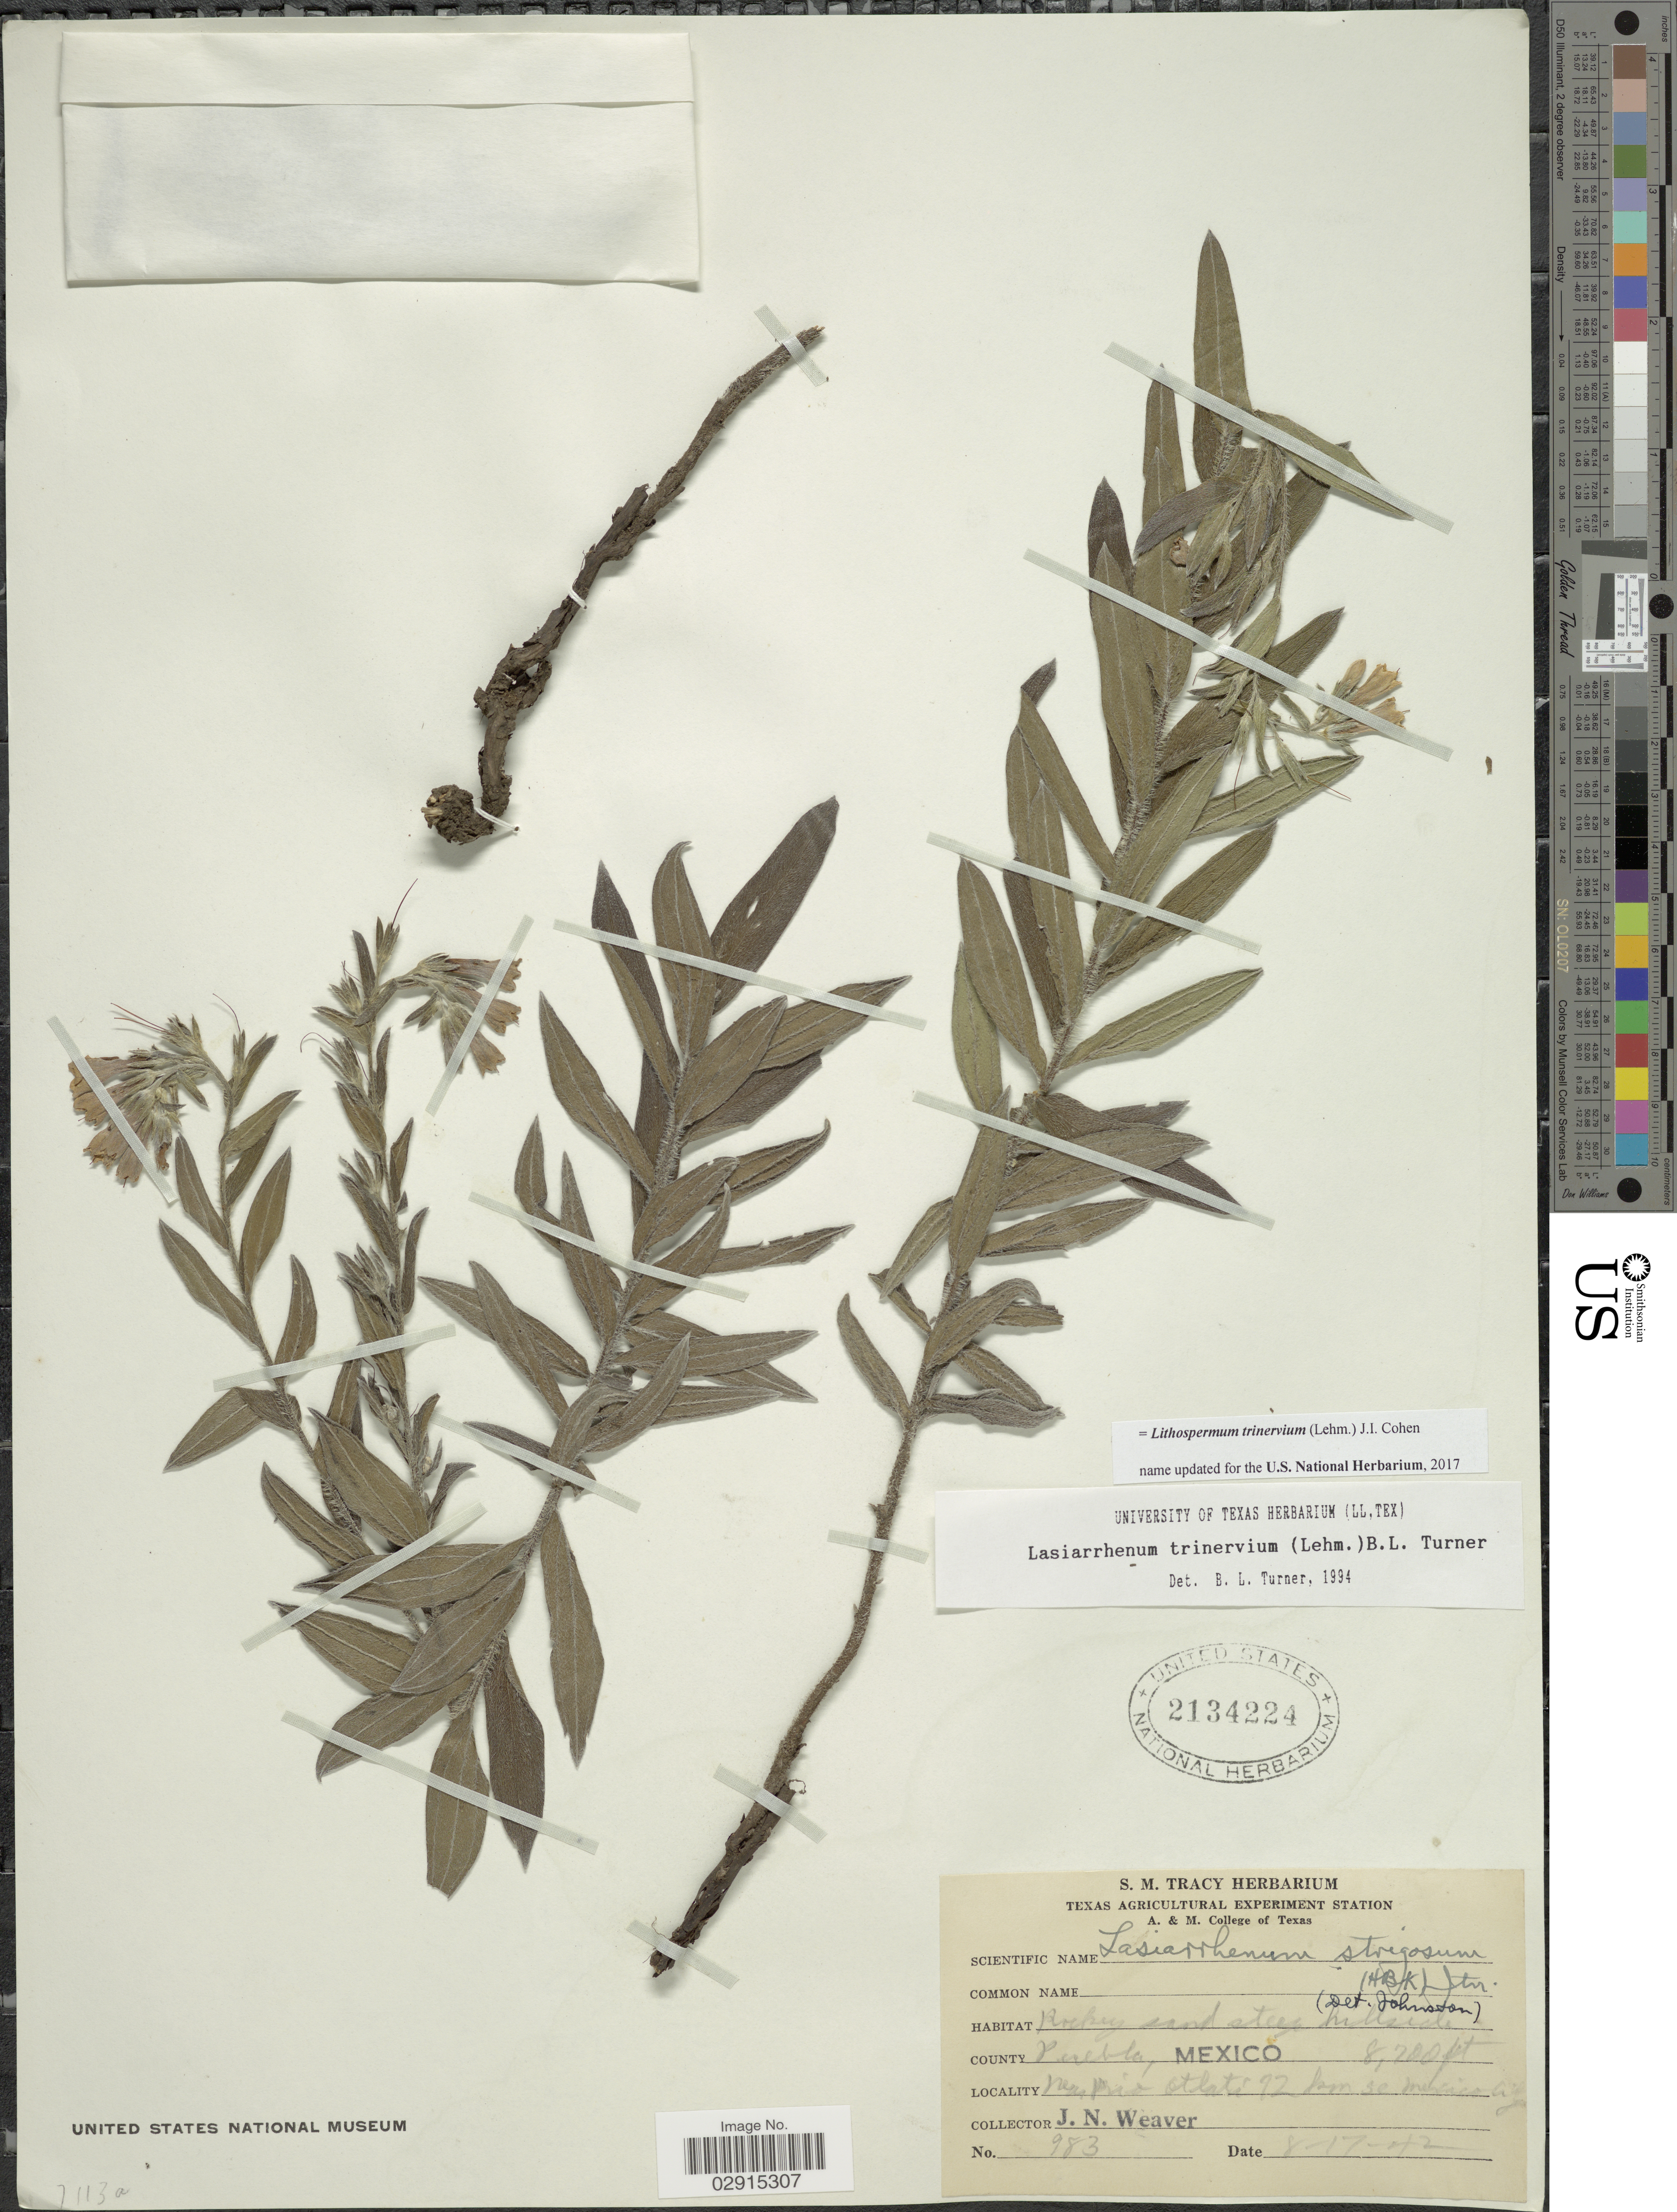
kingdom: Plantae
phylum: Tracheophyta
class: Magnoliopsida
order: Boraginales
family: Boraginaceae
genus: Lithospermum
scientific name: Lithospermum trinervium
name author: (Lehm.) J.I. Cohen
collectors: J. N. Weaver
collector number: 983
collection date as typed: Transcribed d/m/y: 17/8/42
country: Mexico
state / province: Puebla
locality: Near Prov. Otlat 92 km se Mexico city. County Puebla, Mexico.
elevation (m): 2499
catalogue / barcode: US 2134224